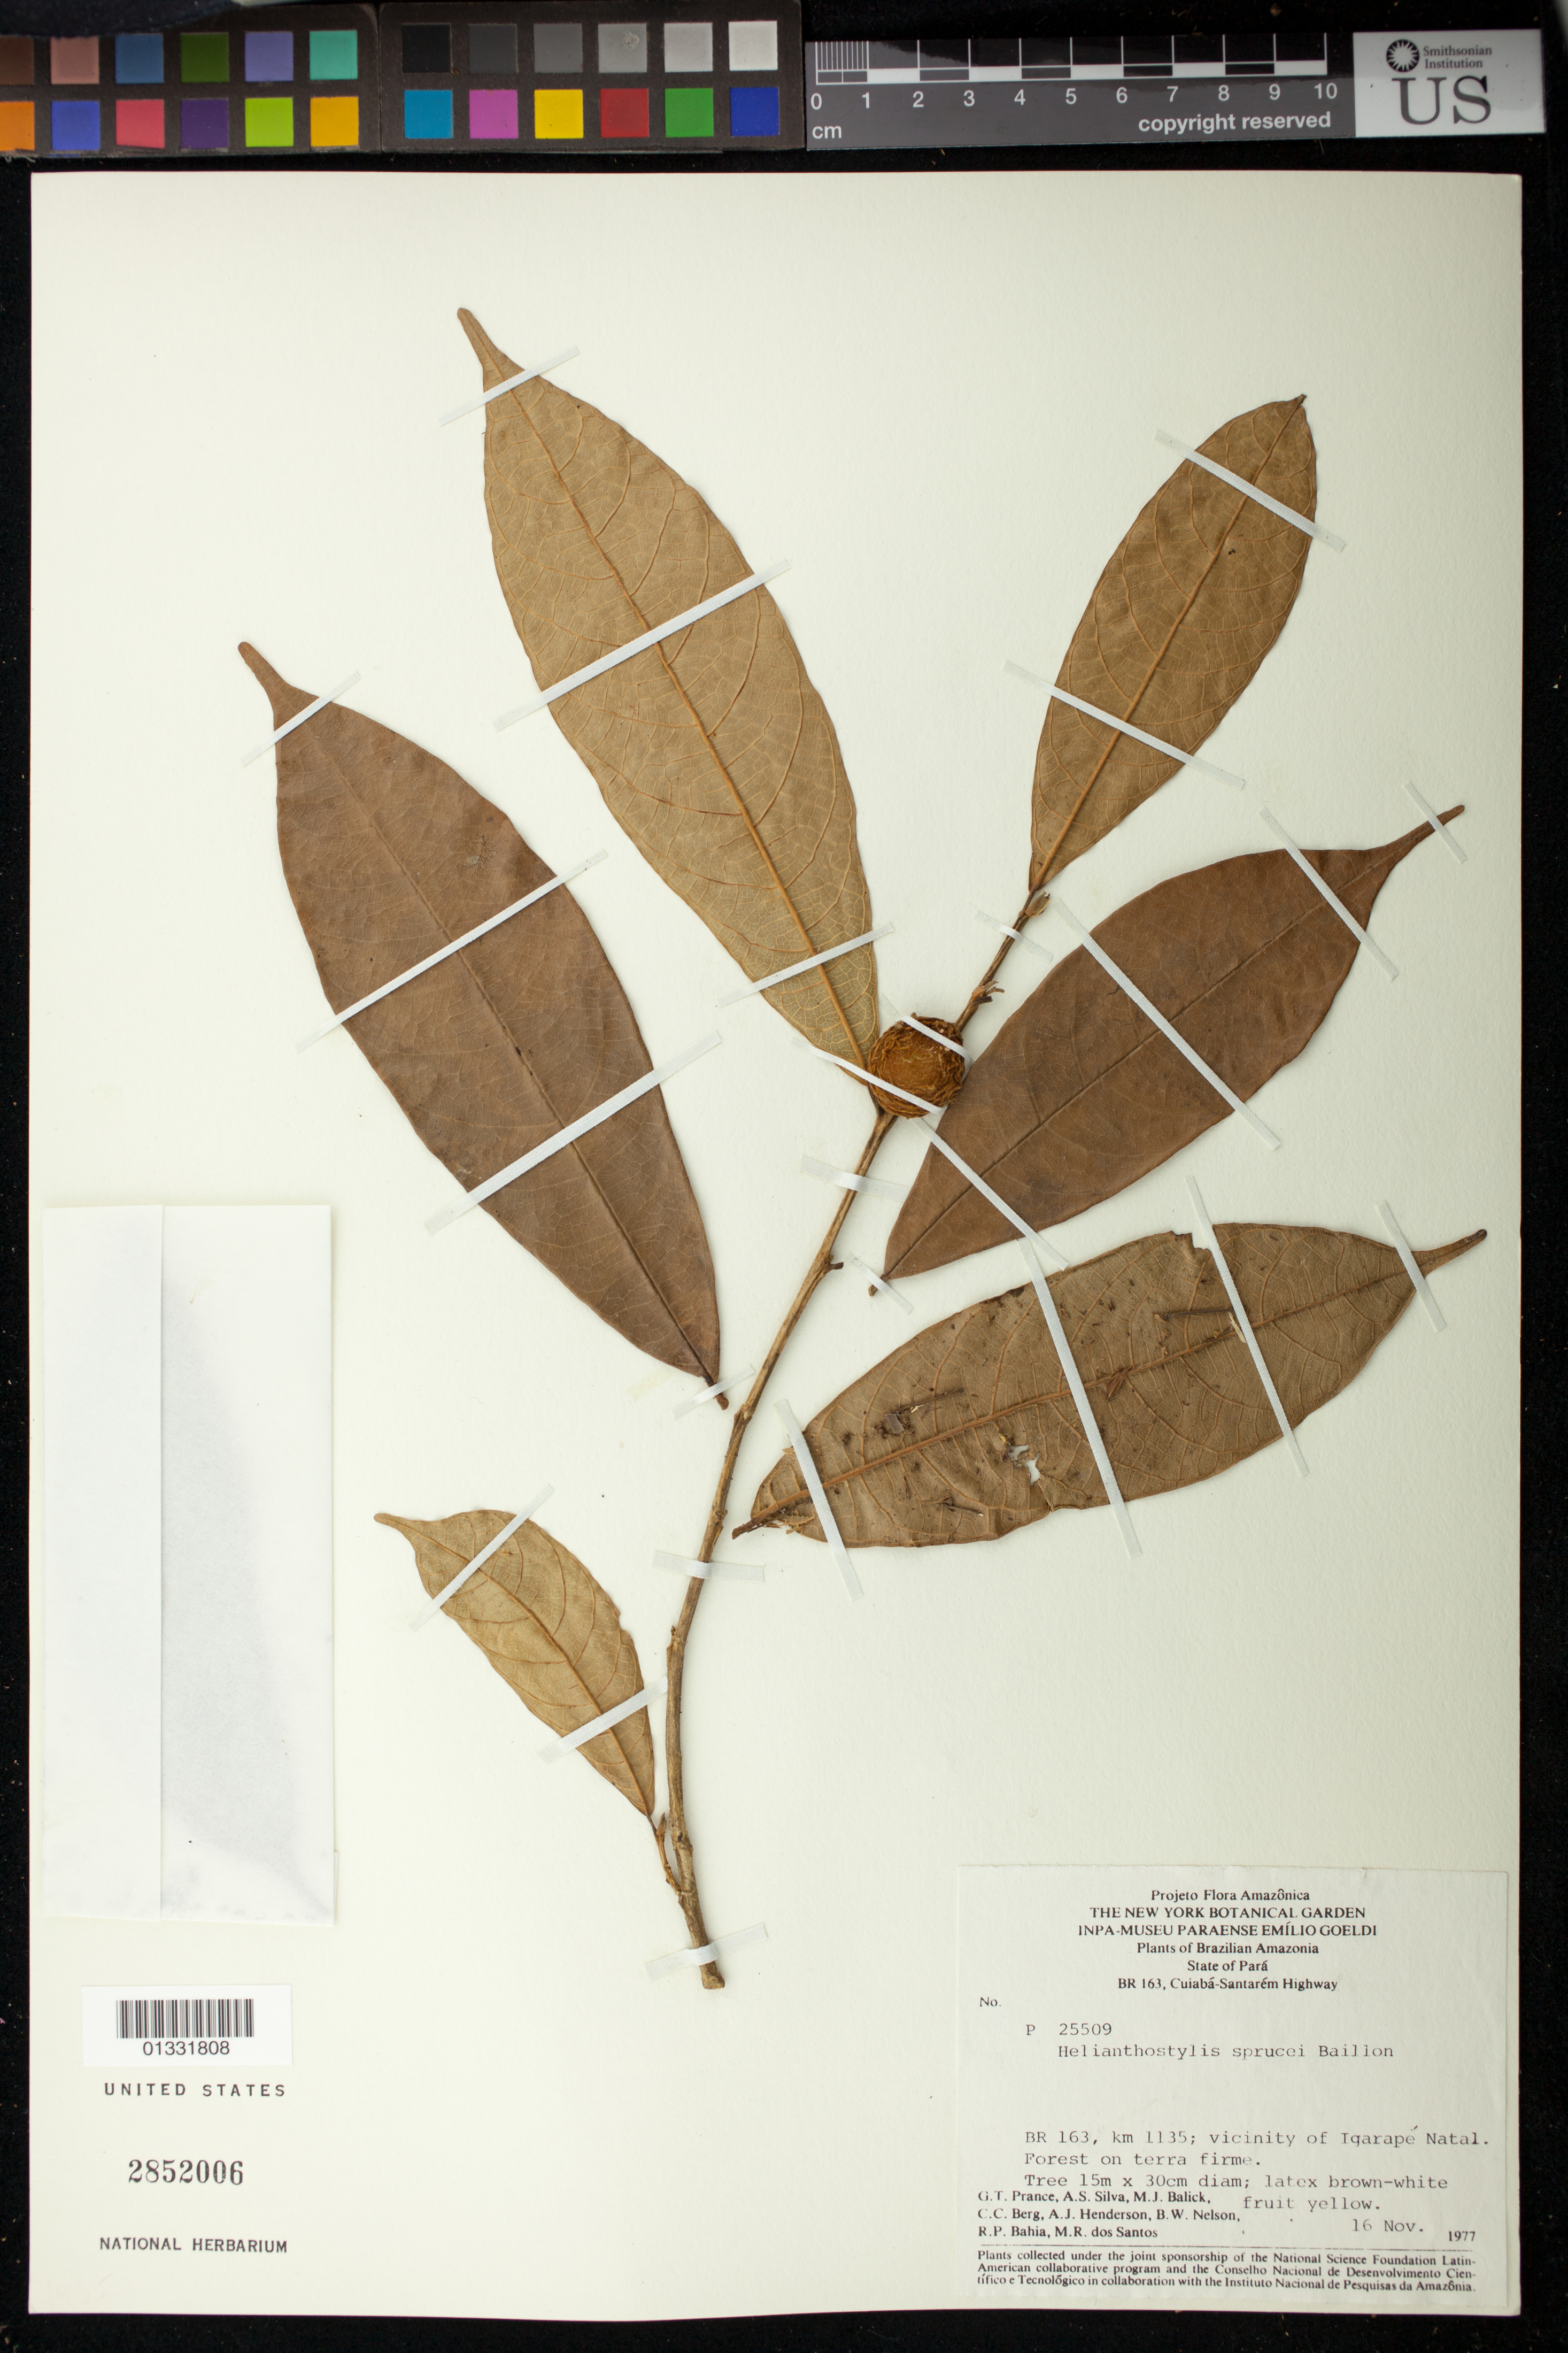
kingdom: Plantae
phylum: Tracheophyta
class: Magnoliopsida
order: Rosales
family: Moraceae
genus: Brosimum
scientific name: Brosimum sprucei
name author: (Baill.) E. M. Gardner & Zerega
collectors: G. T. Prance et al.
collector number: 25509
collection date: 1977-11-16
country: Brazil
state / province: Pará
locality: BR 163, km 1135, vicinity of Igarapé Natal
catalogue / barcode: US 2852006